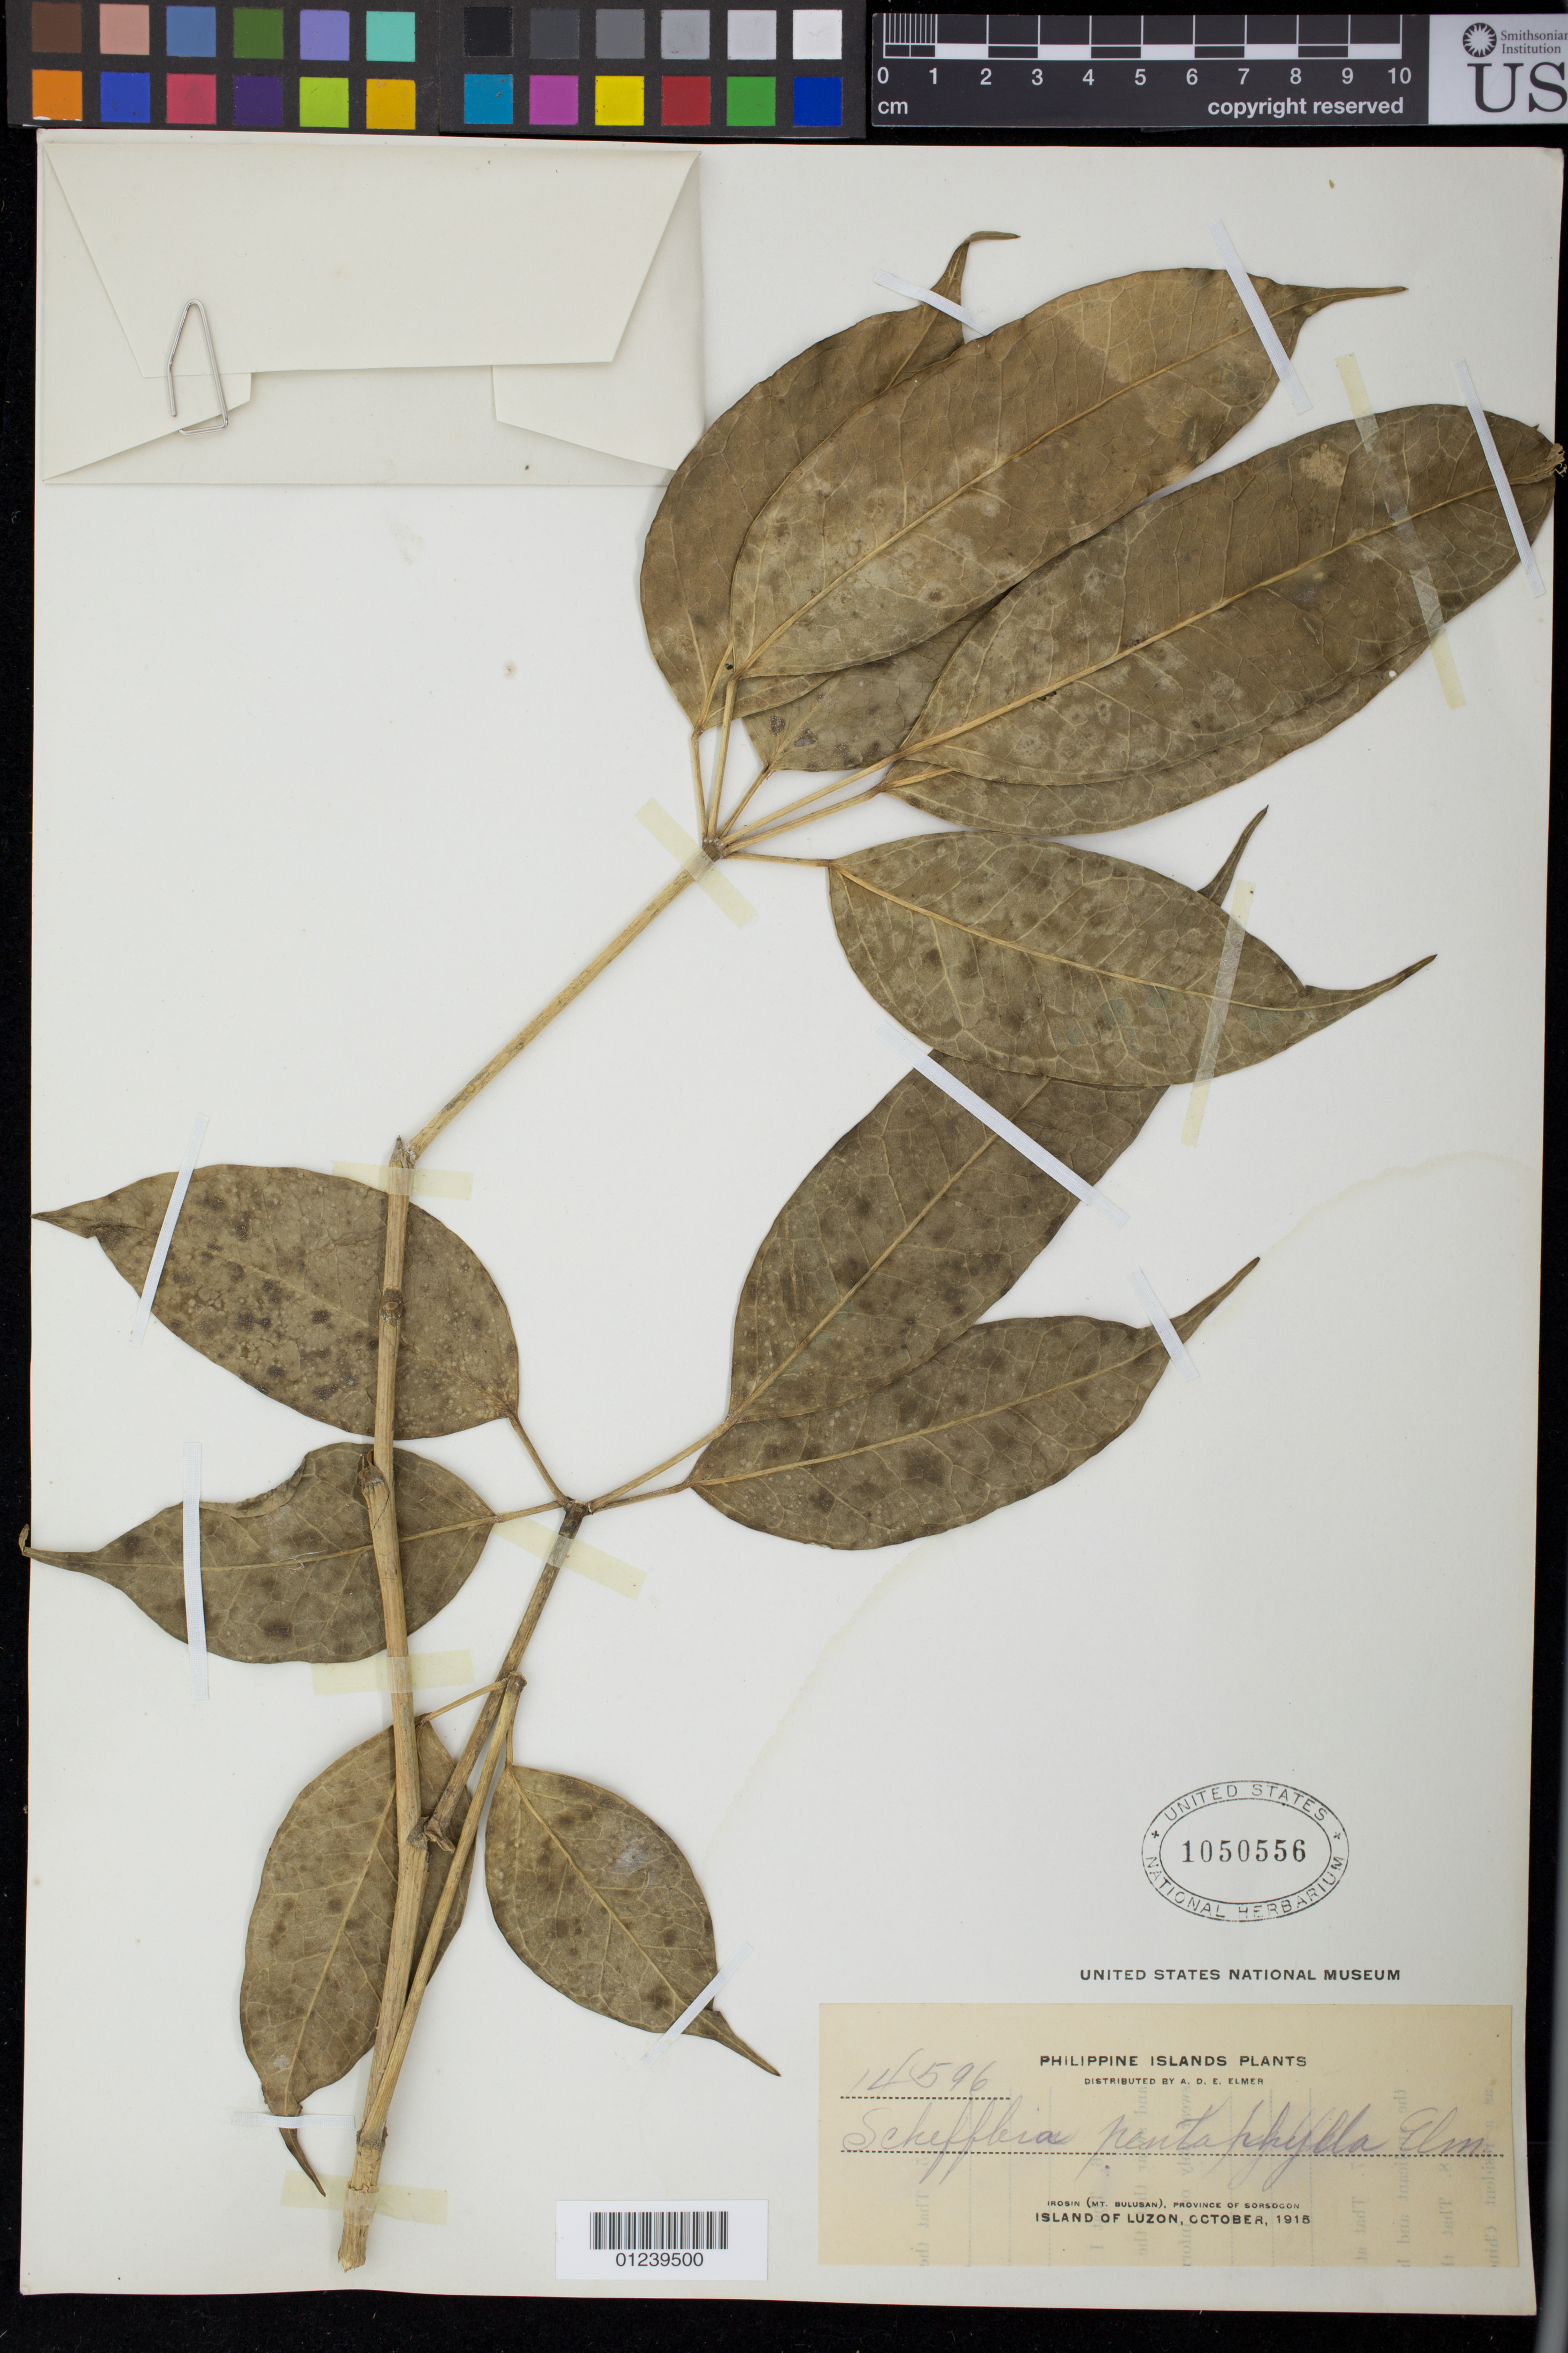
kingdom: Plantae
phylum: Tracheophyta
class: Magnoliopsida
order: Apiales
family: Araliaceae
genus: Schefflera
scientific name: Schefflera pentaphylla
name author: Elmer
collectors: A. D. E. Elmer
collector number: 14596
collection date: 1915-10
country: Philippines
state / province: Bicol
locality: Irosin (Mt. Bulusan), Province of Sorsogon, Island of Luzon.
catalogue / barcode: US 1050556